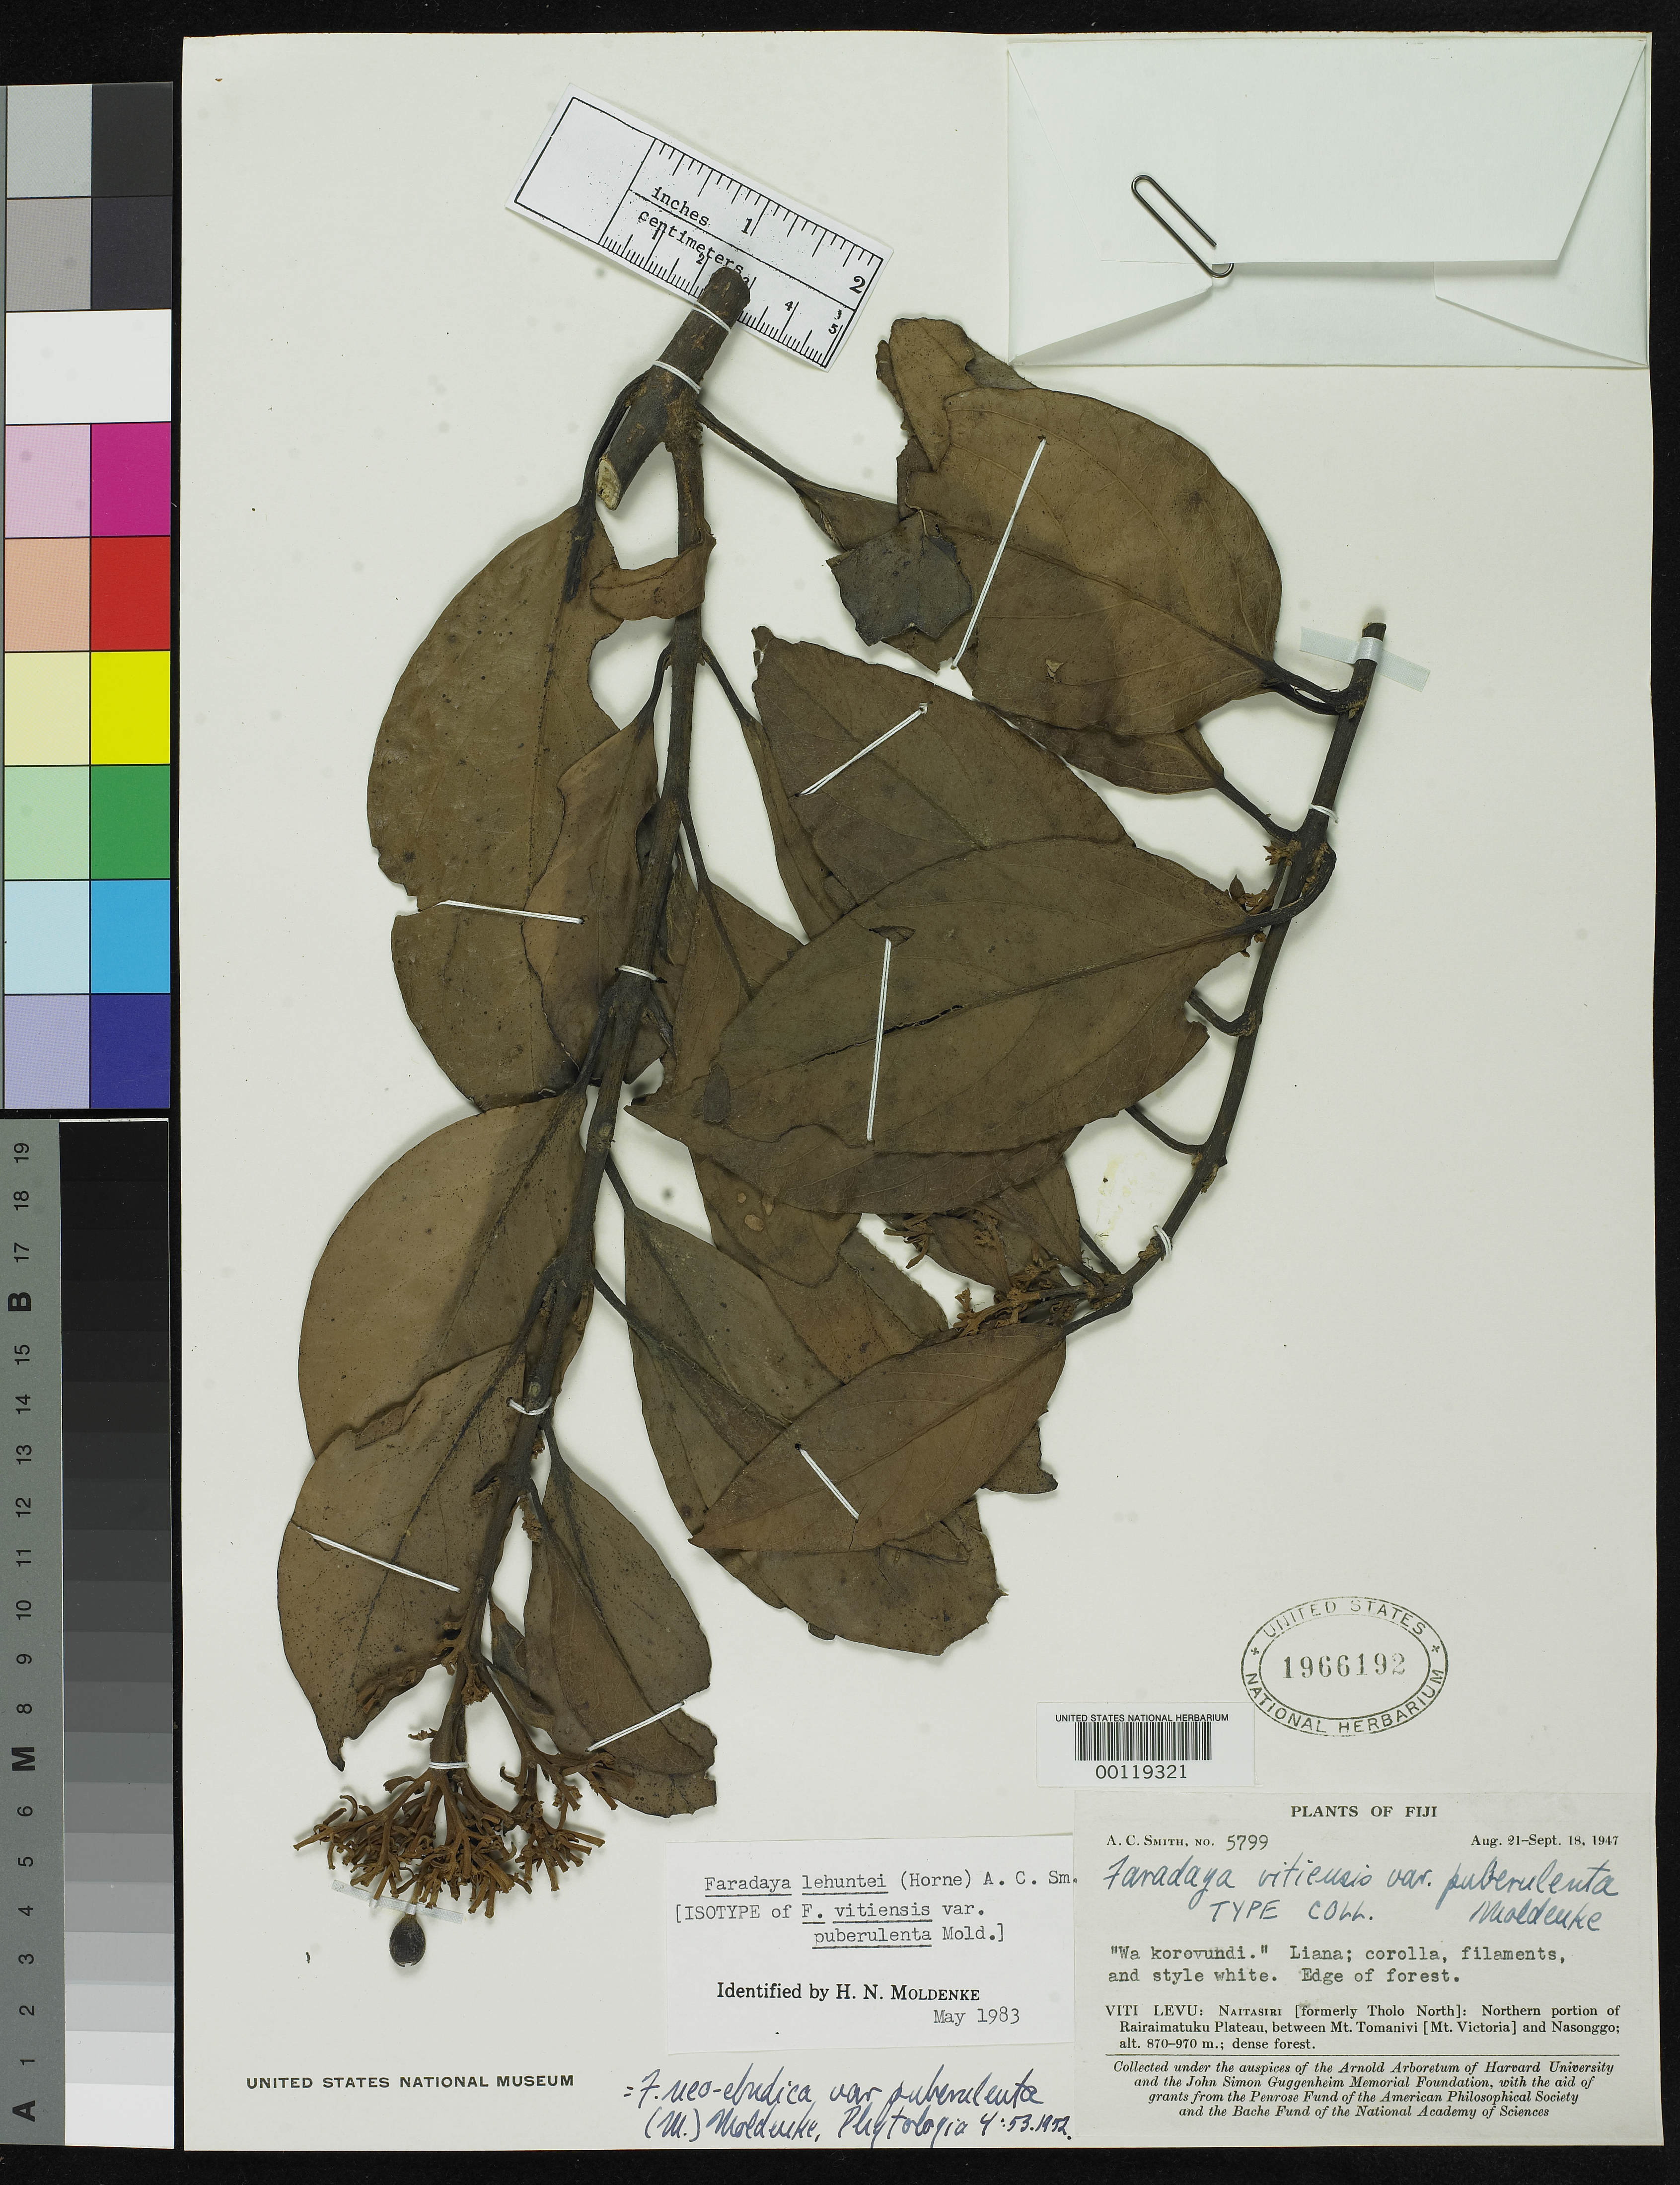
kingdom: Plantae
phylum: Tracheophyta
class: Magnoliopsida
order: Lamiales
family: Lamiaceae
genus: Faradaya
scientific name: Faradaya vitiensis var. puberulenta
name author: Moldenke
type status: Isotype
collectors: A. C. Smith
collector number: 5799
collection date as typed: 21 Aug 1947 to 18 Sep 1947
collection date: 1947-08-21/1947-09-18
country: Fiji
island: Viti Levu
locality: Between Mt. Tomanivi and Nasonggo. [Viti Levu Group]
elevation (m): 870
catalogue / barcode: US 1966192